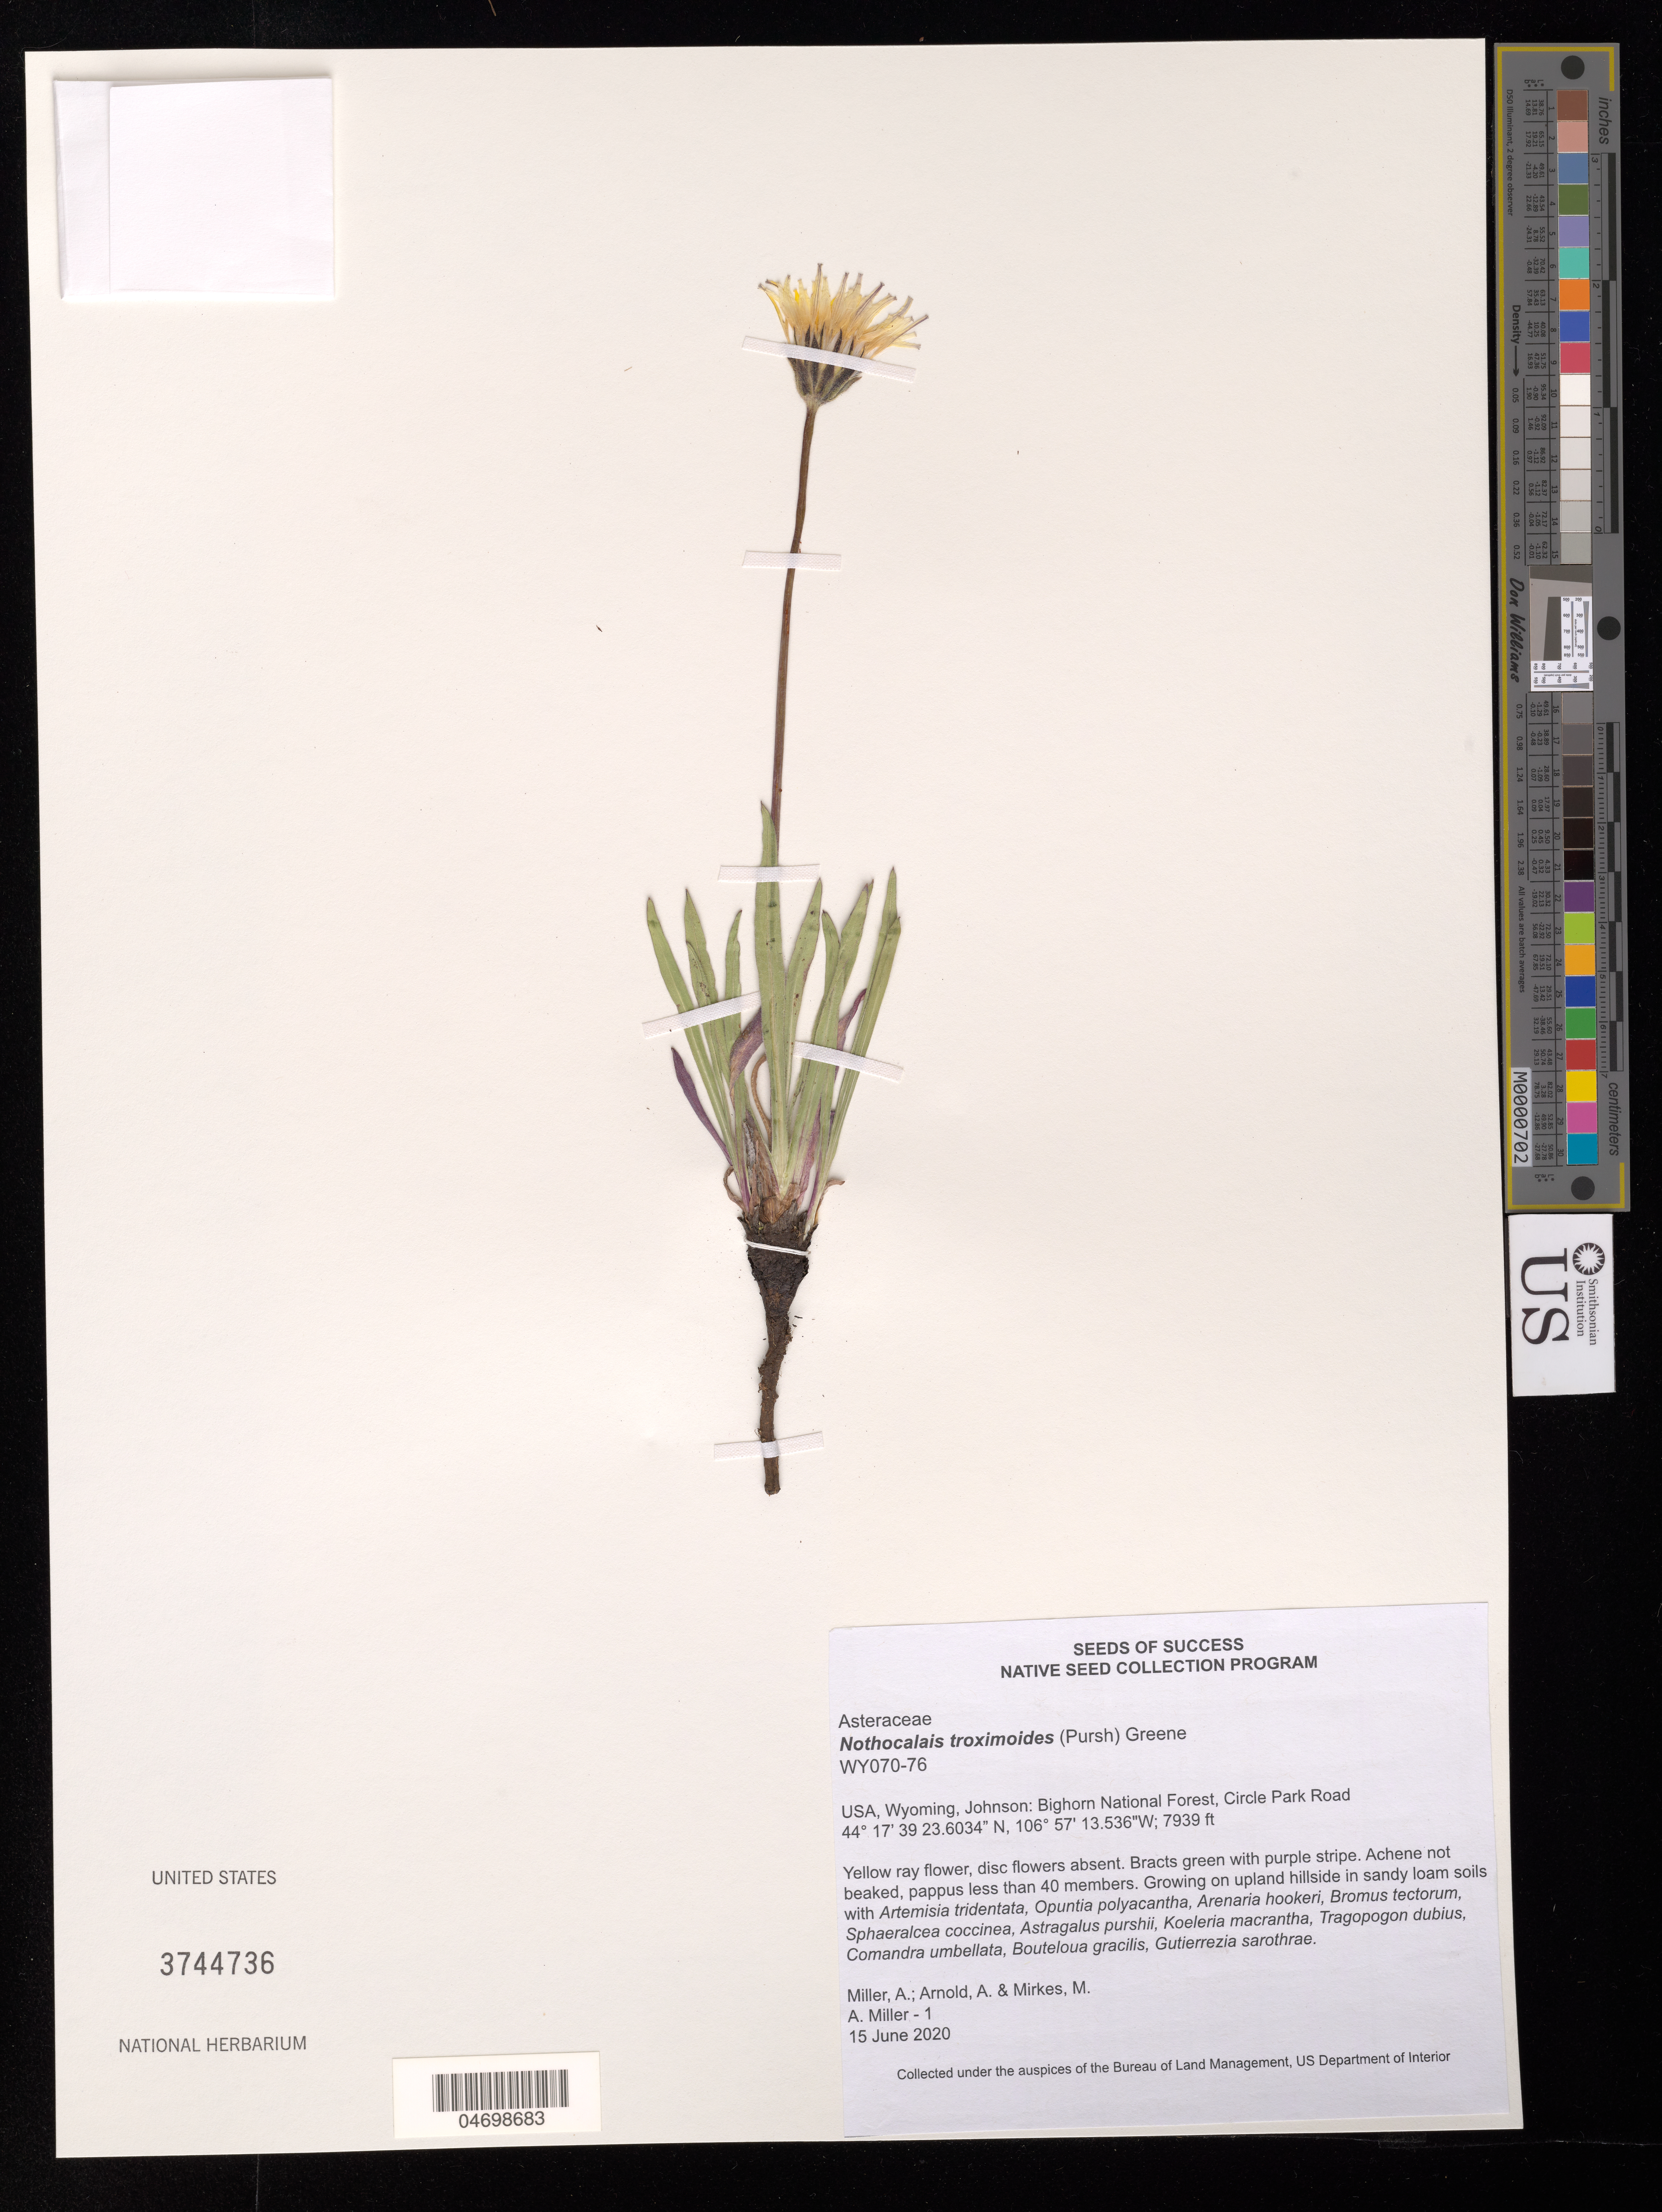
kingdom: Plantae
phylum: Tracheophyta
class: Magnoliopsida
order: Asterales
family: Asteraceae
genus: Nothocalais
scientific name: Nothocalais troximoides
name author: (A. Gray) Greene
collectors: A. Miller, A. Arnold & M. Mirkes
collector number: WY070-76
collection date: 2020-06-15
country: United States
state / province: Wyoming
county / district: Johnson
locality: Bighorn National Forest, Circle Park Road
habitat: Upland hillside in sandy loam soils. With Artemisia tridentata, Opuntia polycantha, Arenaria hookeri, Bromus tectorum, etc.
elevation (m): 2420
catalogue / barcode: US 3744736